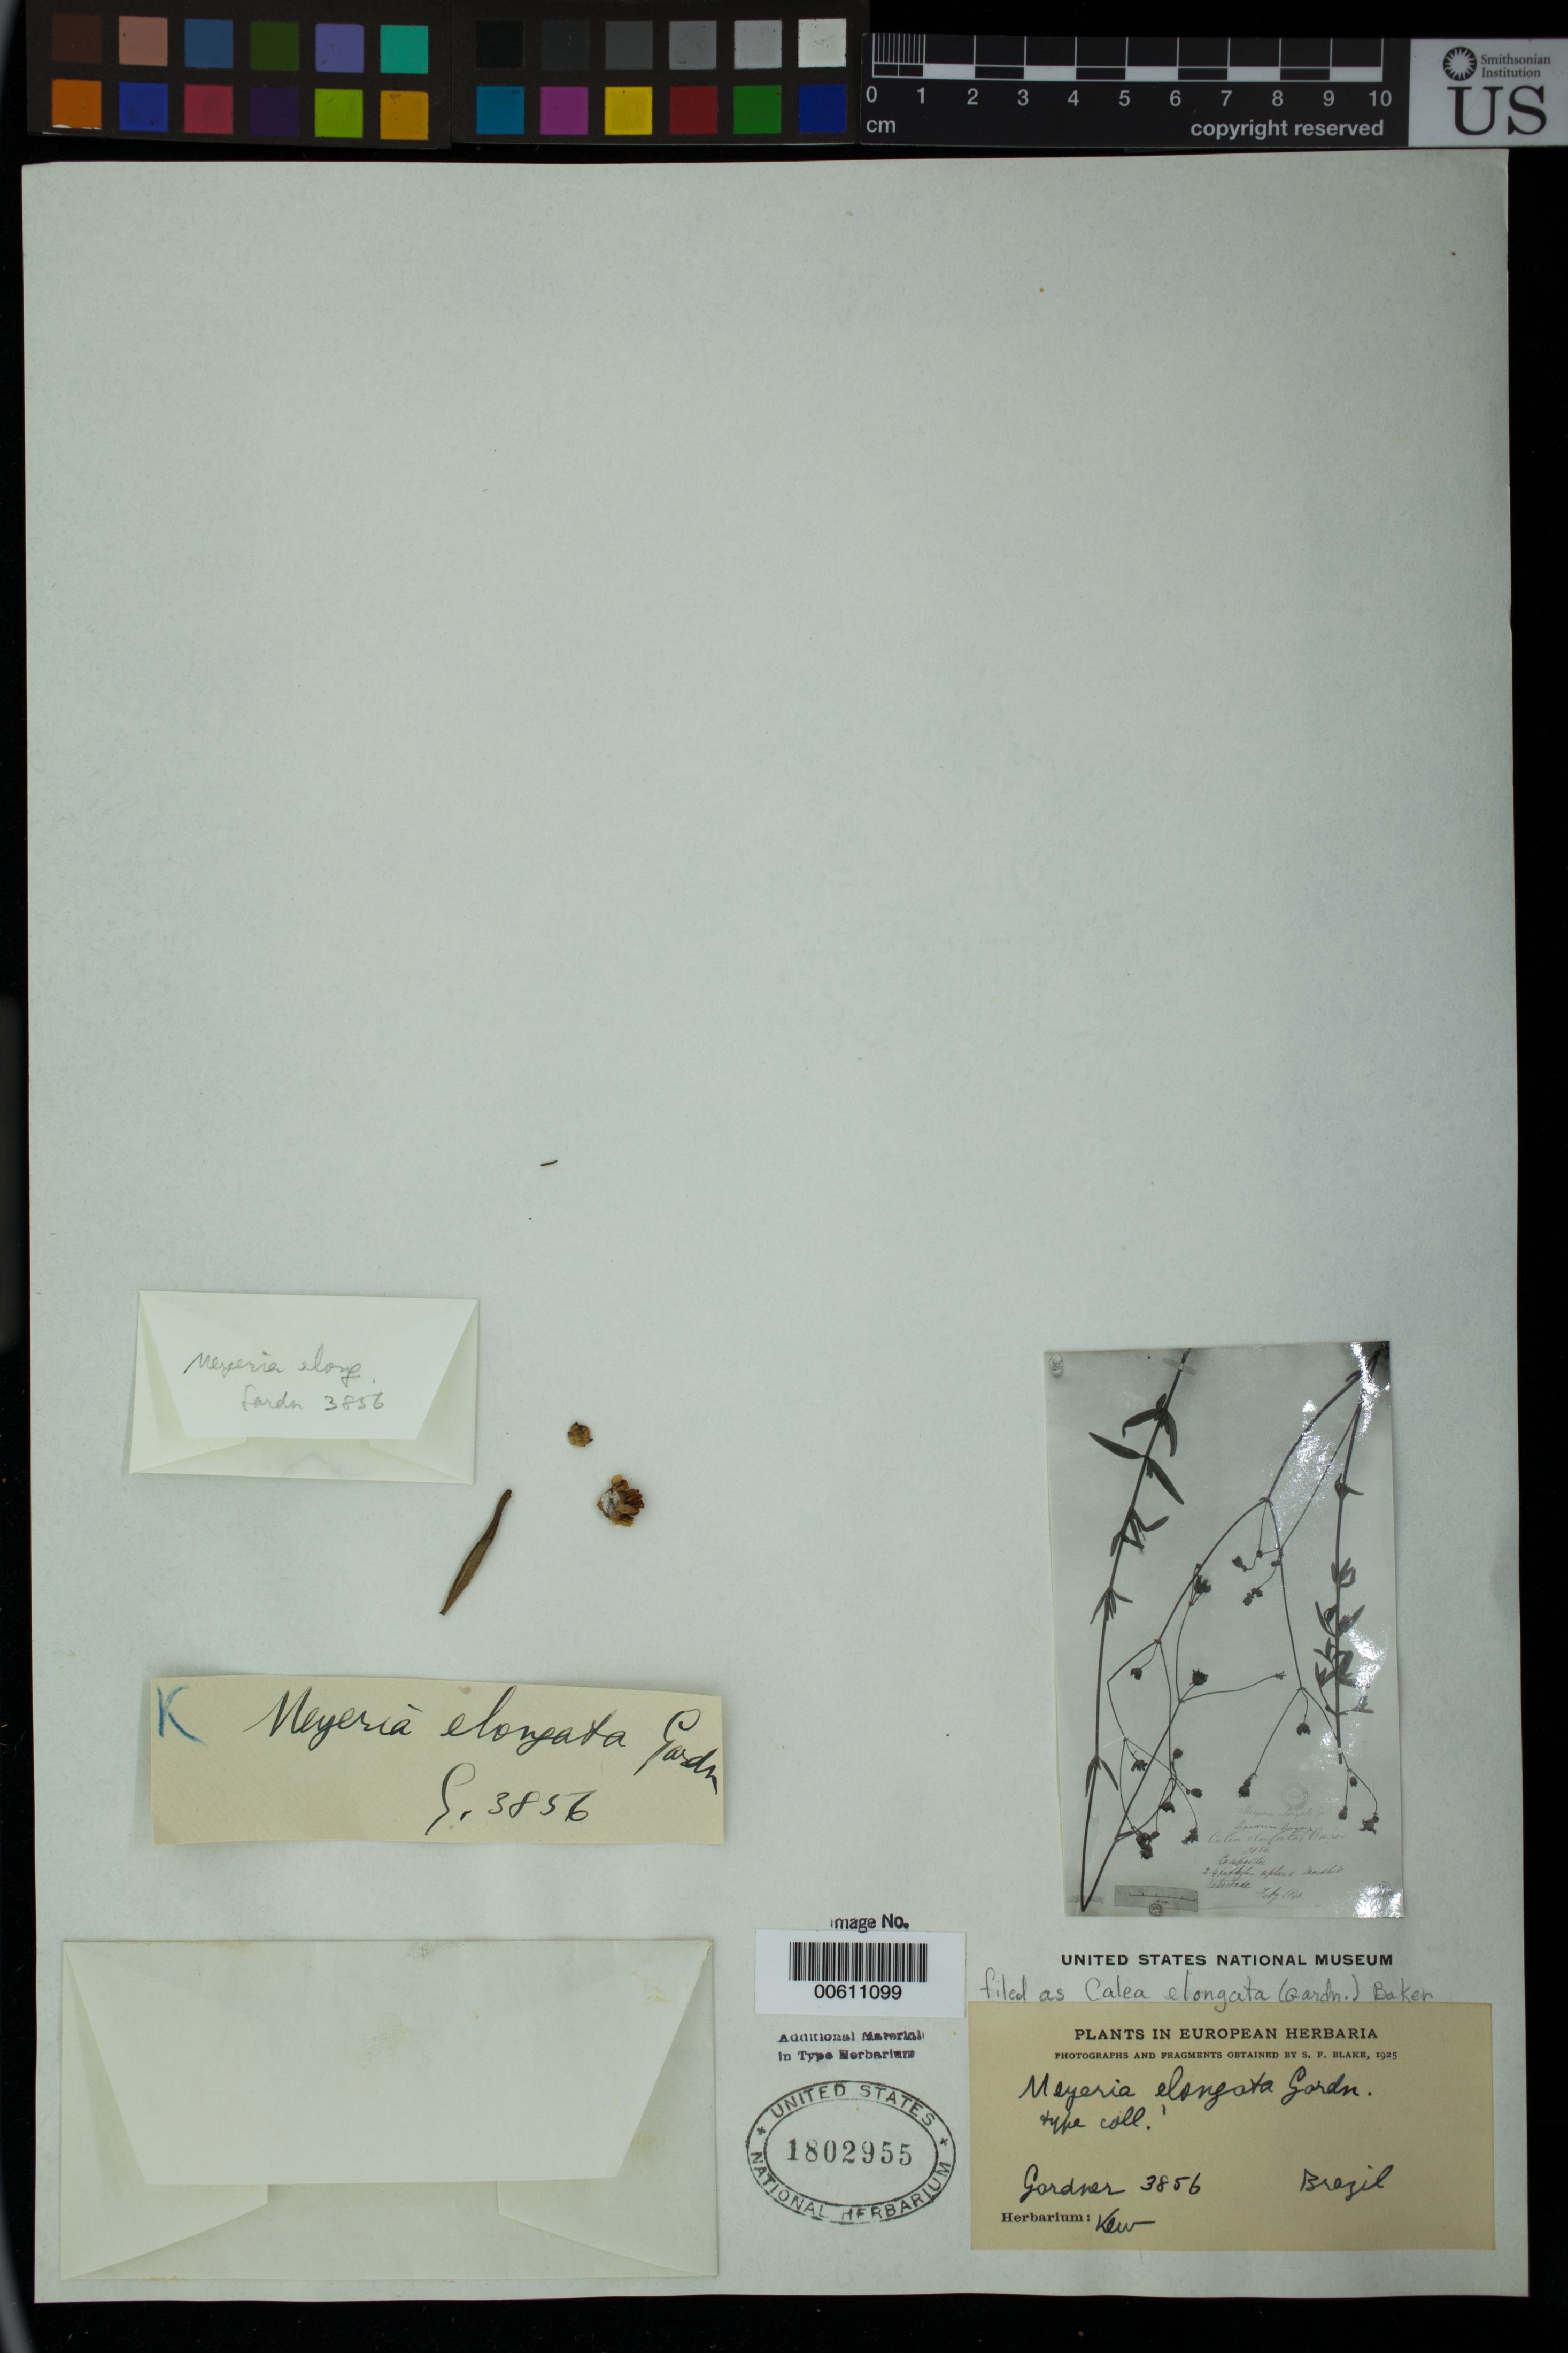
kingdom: Plantae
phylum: Tracheophyta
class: Magnoliopsida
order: Asterales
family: Asteraceae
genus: Meyeria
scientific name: Meyeria elongata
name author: Gardner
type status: Isotype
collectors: G. Gardner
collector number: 3856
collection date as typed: Jan 1840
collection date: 1840-01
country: Brazil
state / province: Goiás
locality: Sierra de Natividade.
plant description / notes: Photograph and fragmentary material of type specimen ex herb. Kew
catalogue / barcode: US 1802955